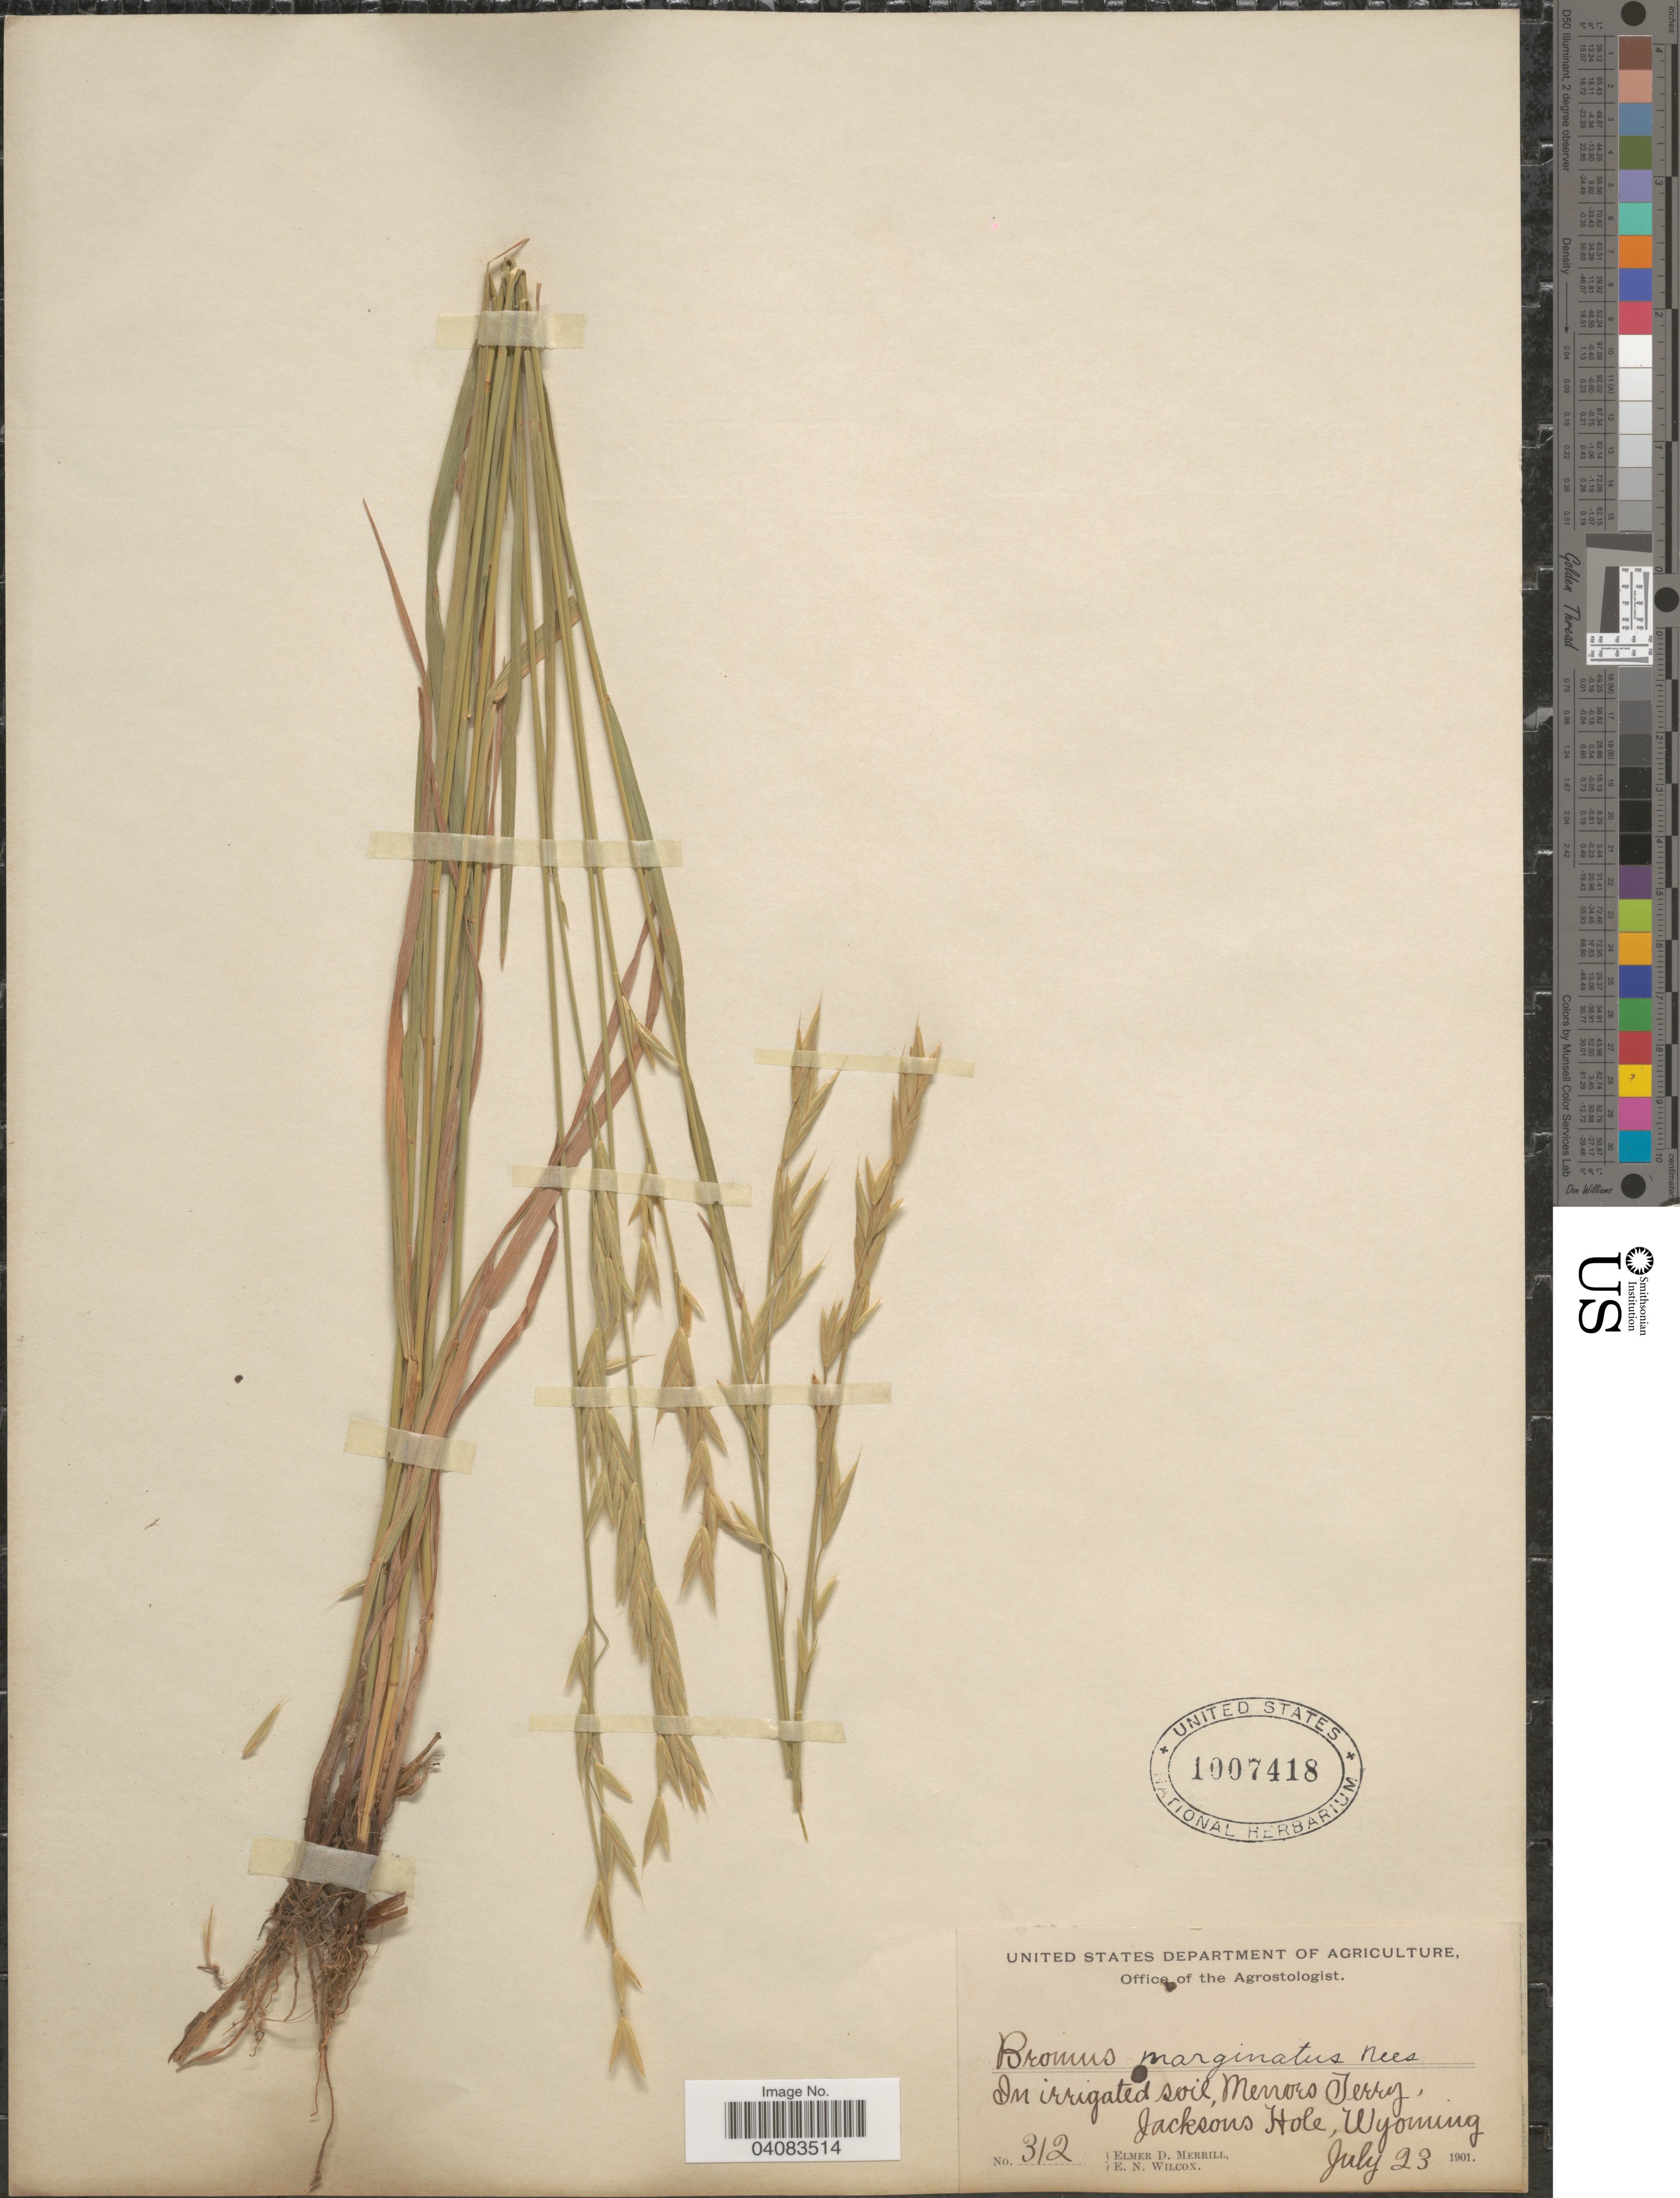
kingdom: Plantae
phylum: Tracheophyta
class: Liliopsida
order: Poales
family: Poaceae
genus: Bromus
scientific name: Bromus marginatus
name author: Nees ex Steud.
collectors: E. D. Merrill & E. Wilcox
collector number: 312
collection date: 1901-07-23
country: United States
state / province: Wyoming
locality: In irrigated soil, Menor's Ferry, Jacksons Hole.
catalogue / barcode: US 1007418